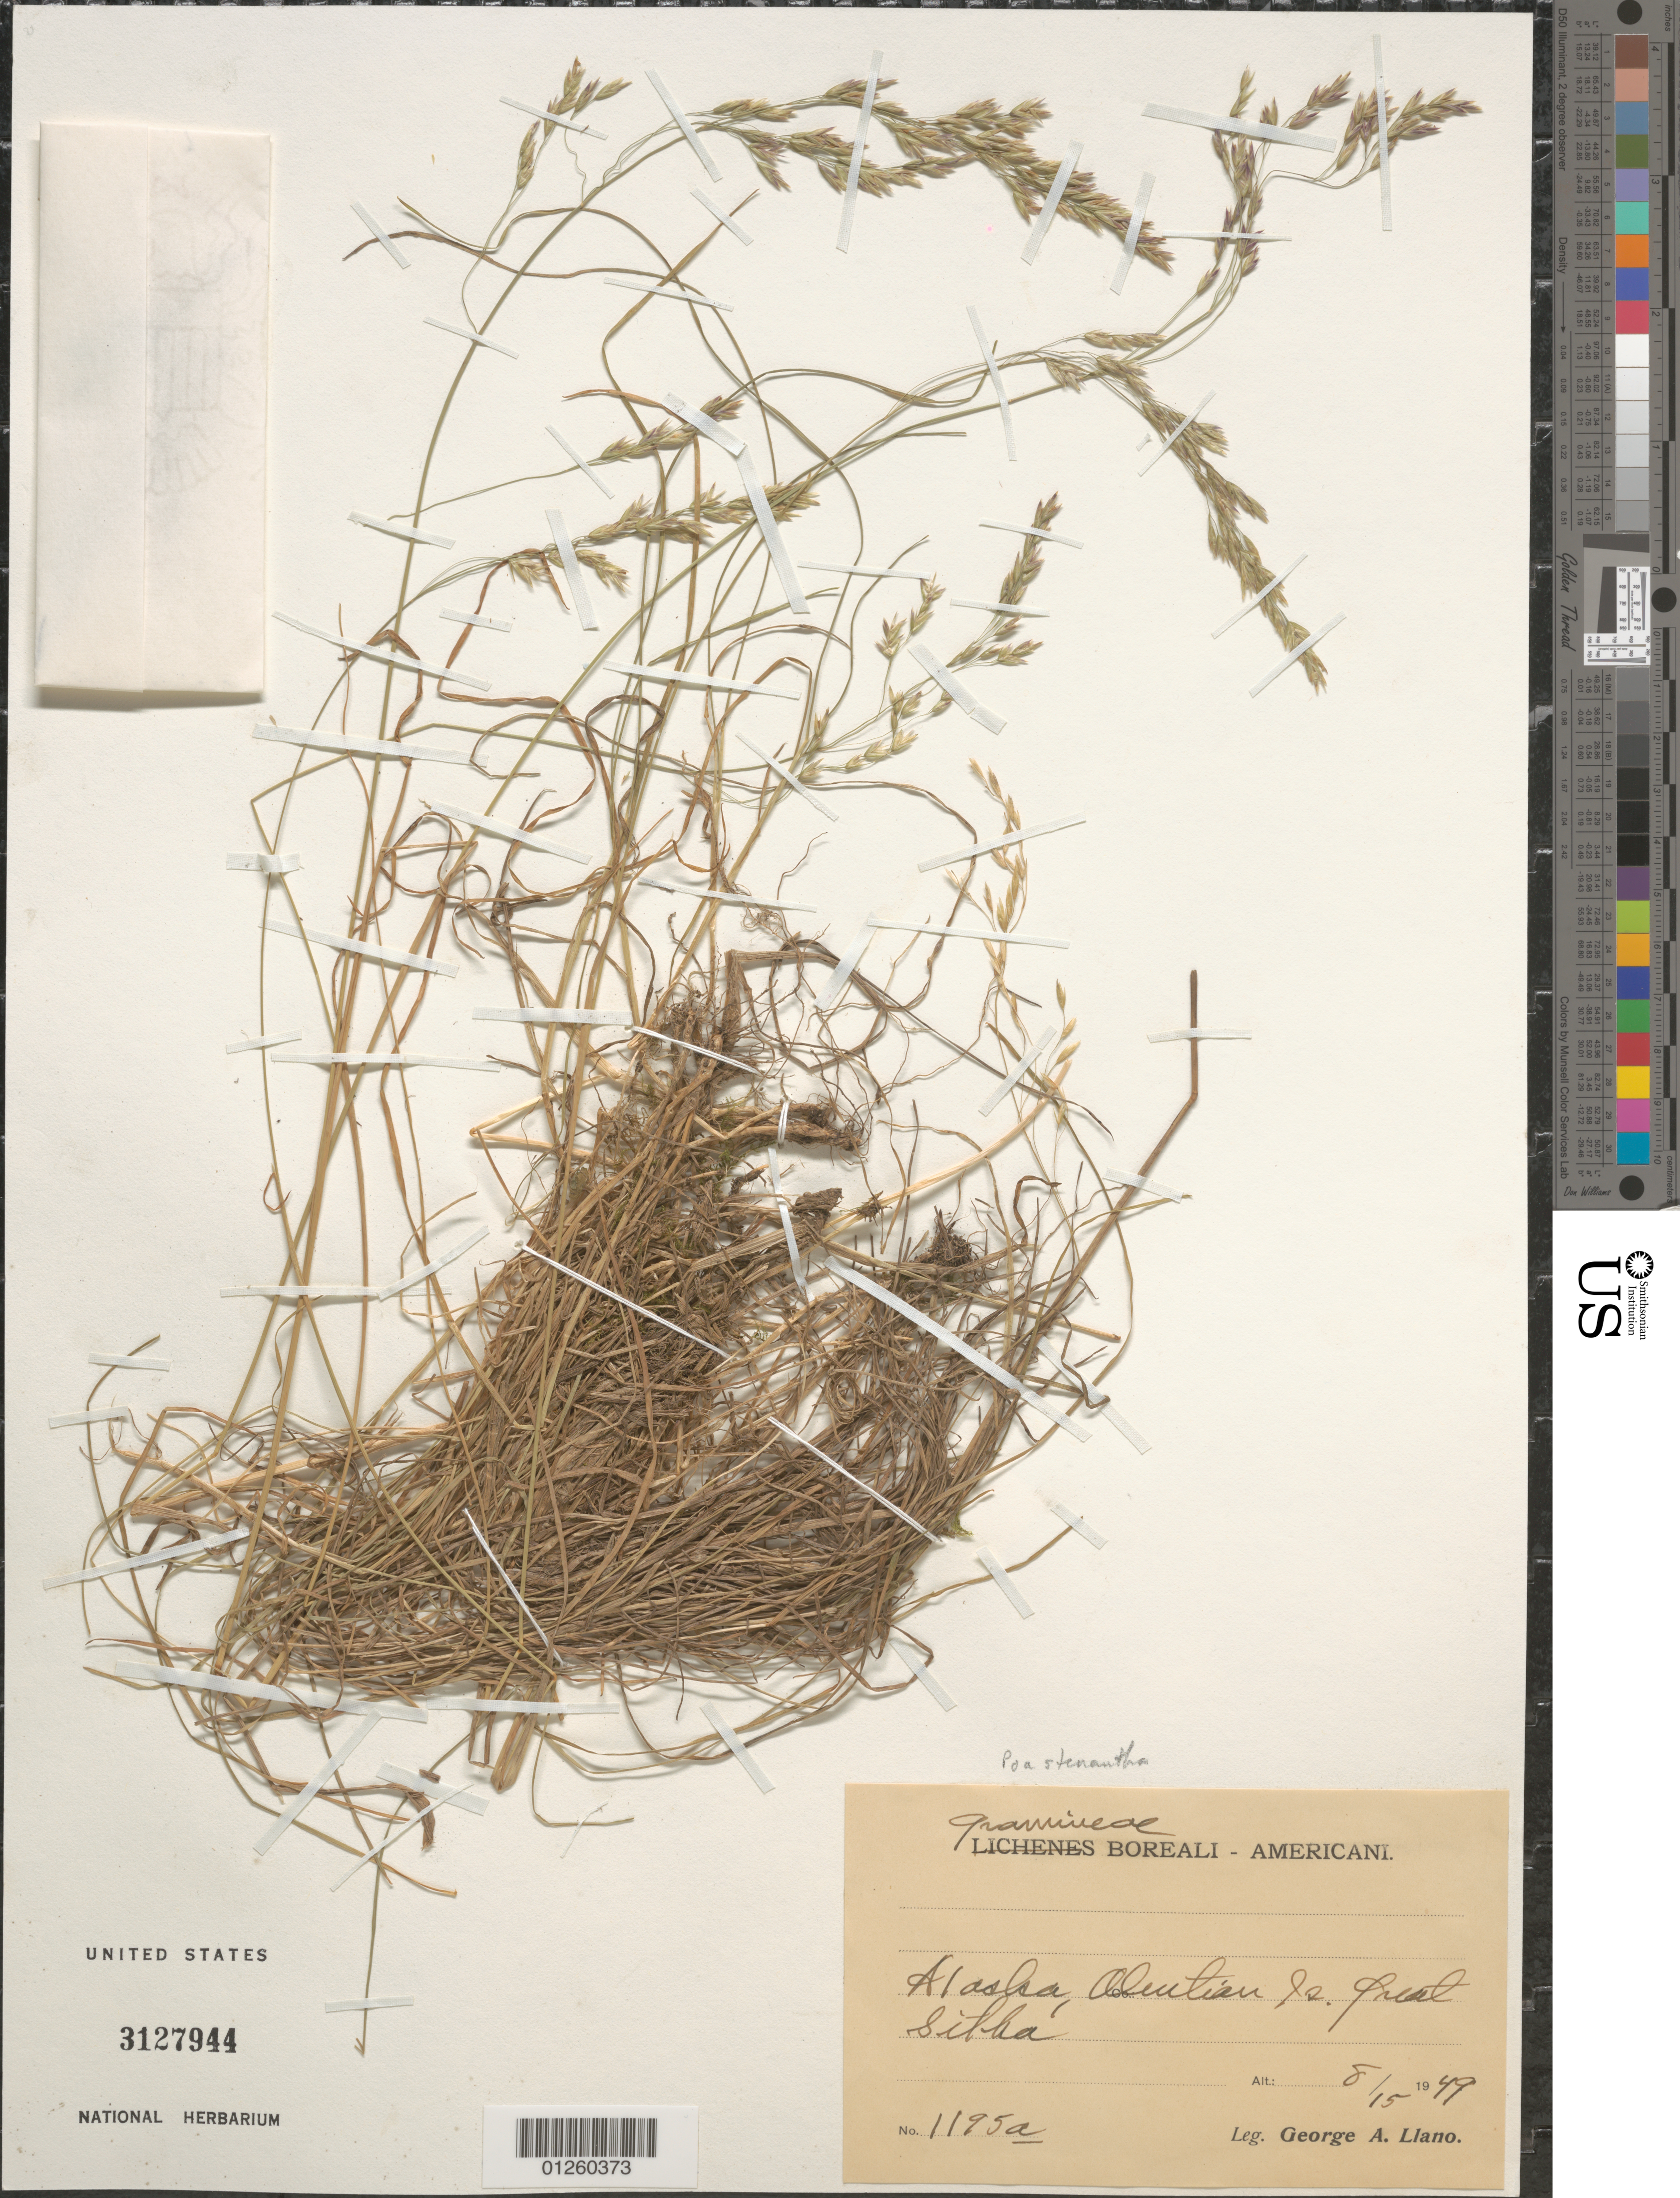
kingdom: Plantae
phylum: Tracheophyta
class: Liliopsida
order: Poales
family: Poaceae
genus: Poa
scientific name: Poa stenantha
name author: Trin.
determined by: Soreng, Robert J., Research Associate (BOT), Smithsonian Institution - National Museum of Natural History (UNITED STATES)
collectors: G. Llano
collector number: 1195a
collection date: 1949-08-15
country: United States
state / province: Alaska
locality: Aleutian Islands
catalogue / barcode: US 3127944